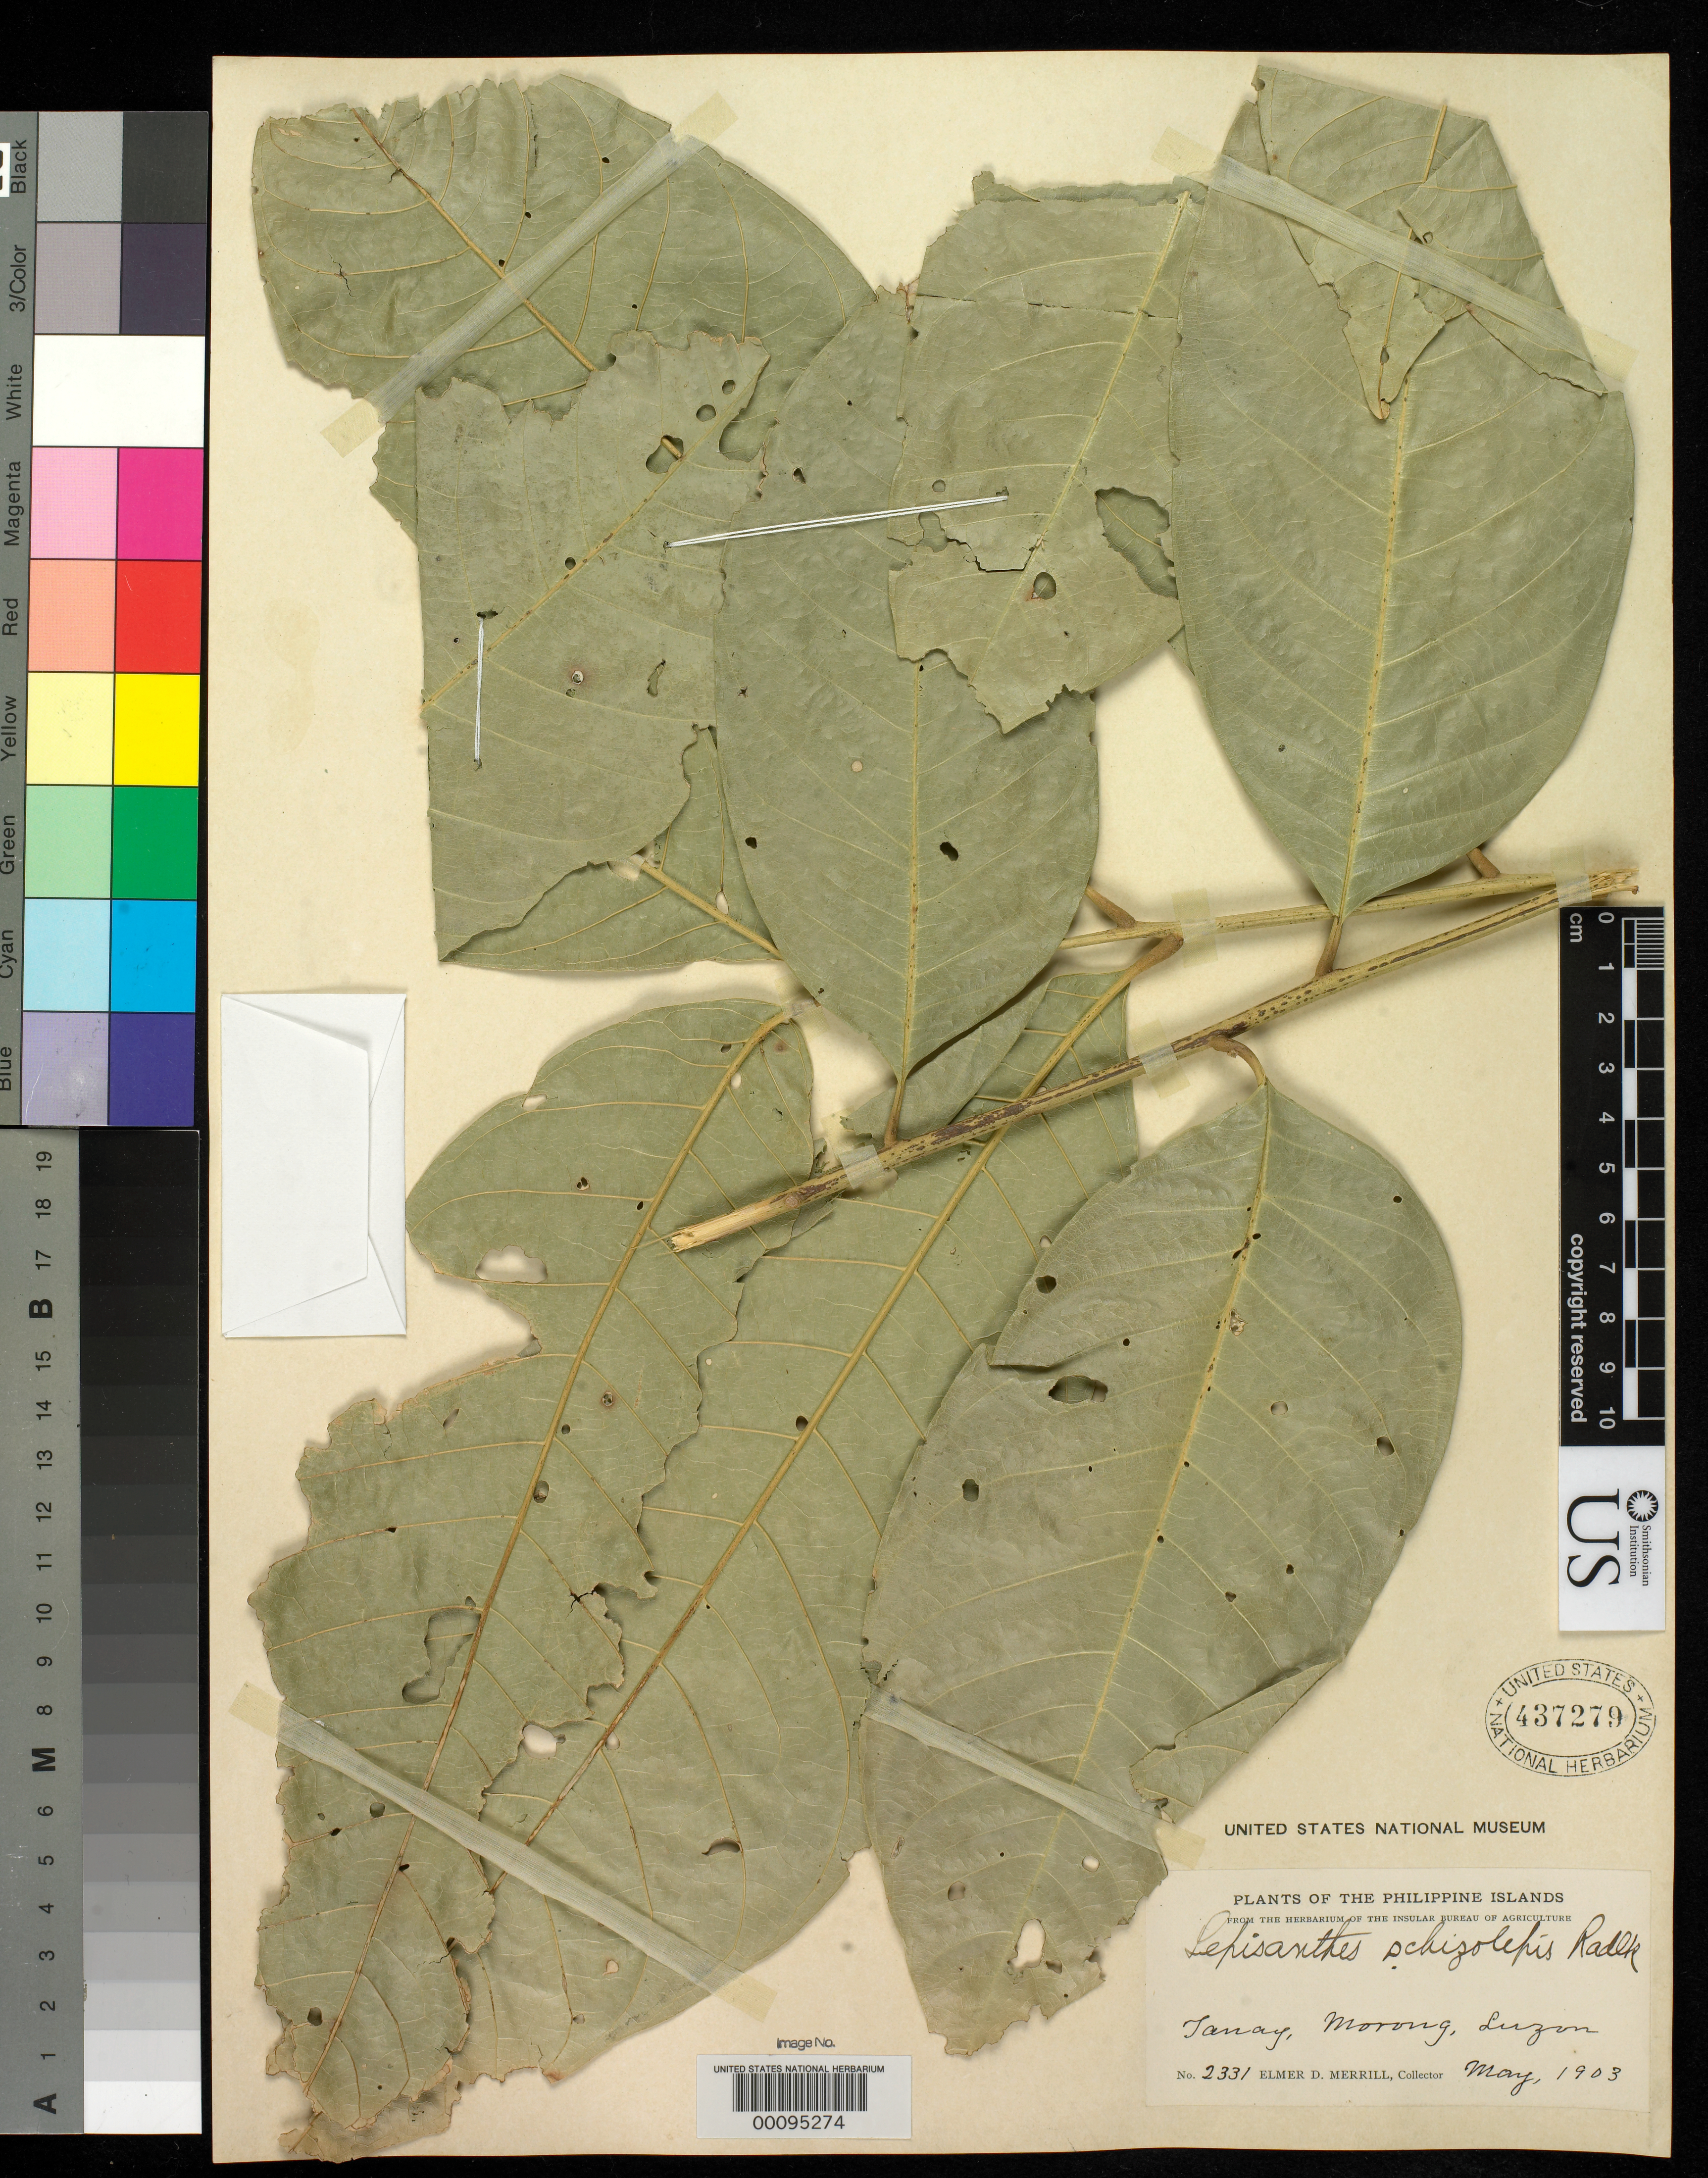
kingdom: Plantae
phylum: Tracheophyta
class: Magnoliopsida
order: Sapindales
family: Sapindaceae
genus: Lepisanthes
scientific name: Lepisanthes schizolepis f. sphenolepis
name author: Radlk. in Perkins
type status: Type Fragment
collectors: E. D. Merrill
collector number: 2331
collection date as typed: May 1903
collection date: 1903-05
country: Philippines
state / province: Calabarzon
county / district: Rizal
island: Luzon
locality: Tanay, Morong.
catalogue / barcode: US 437279